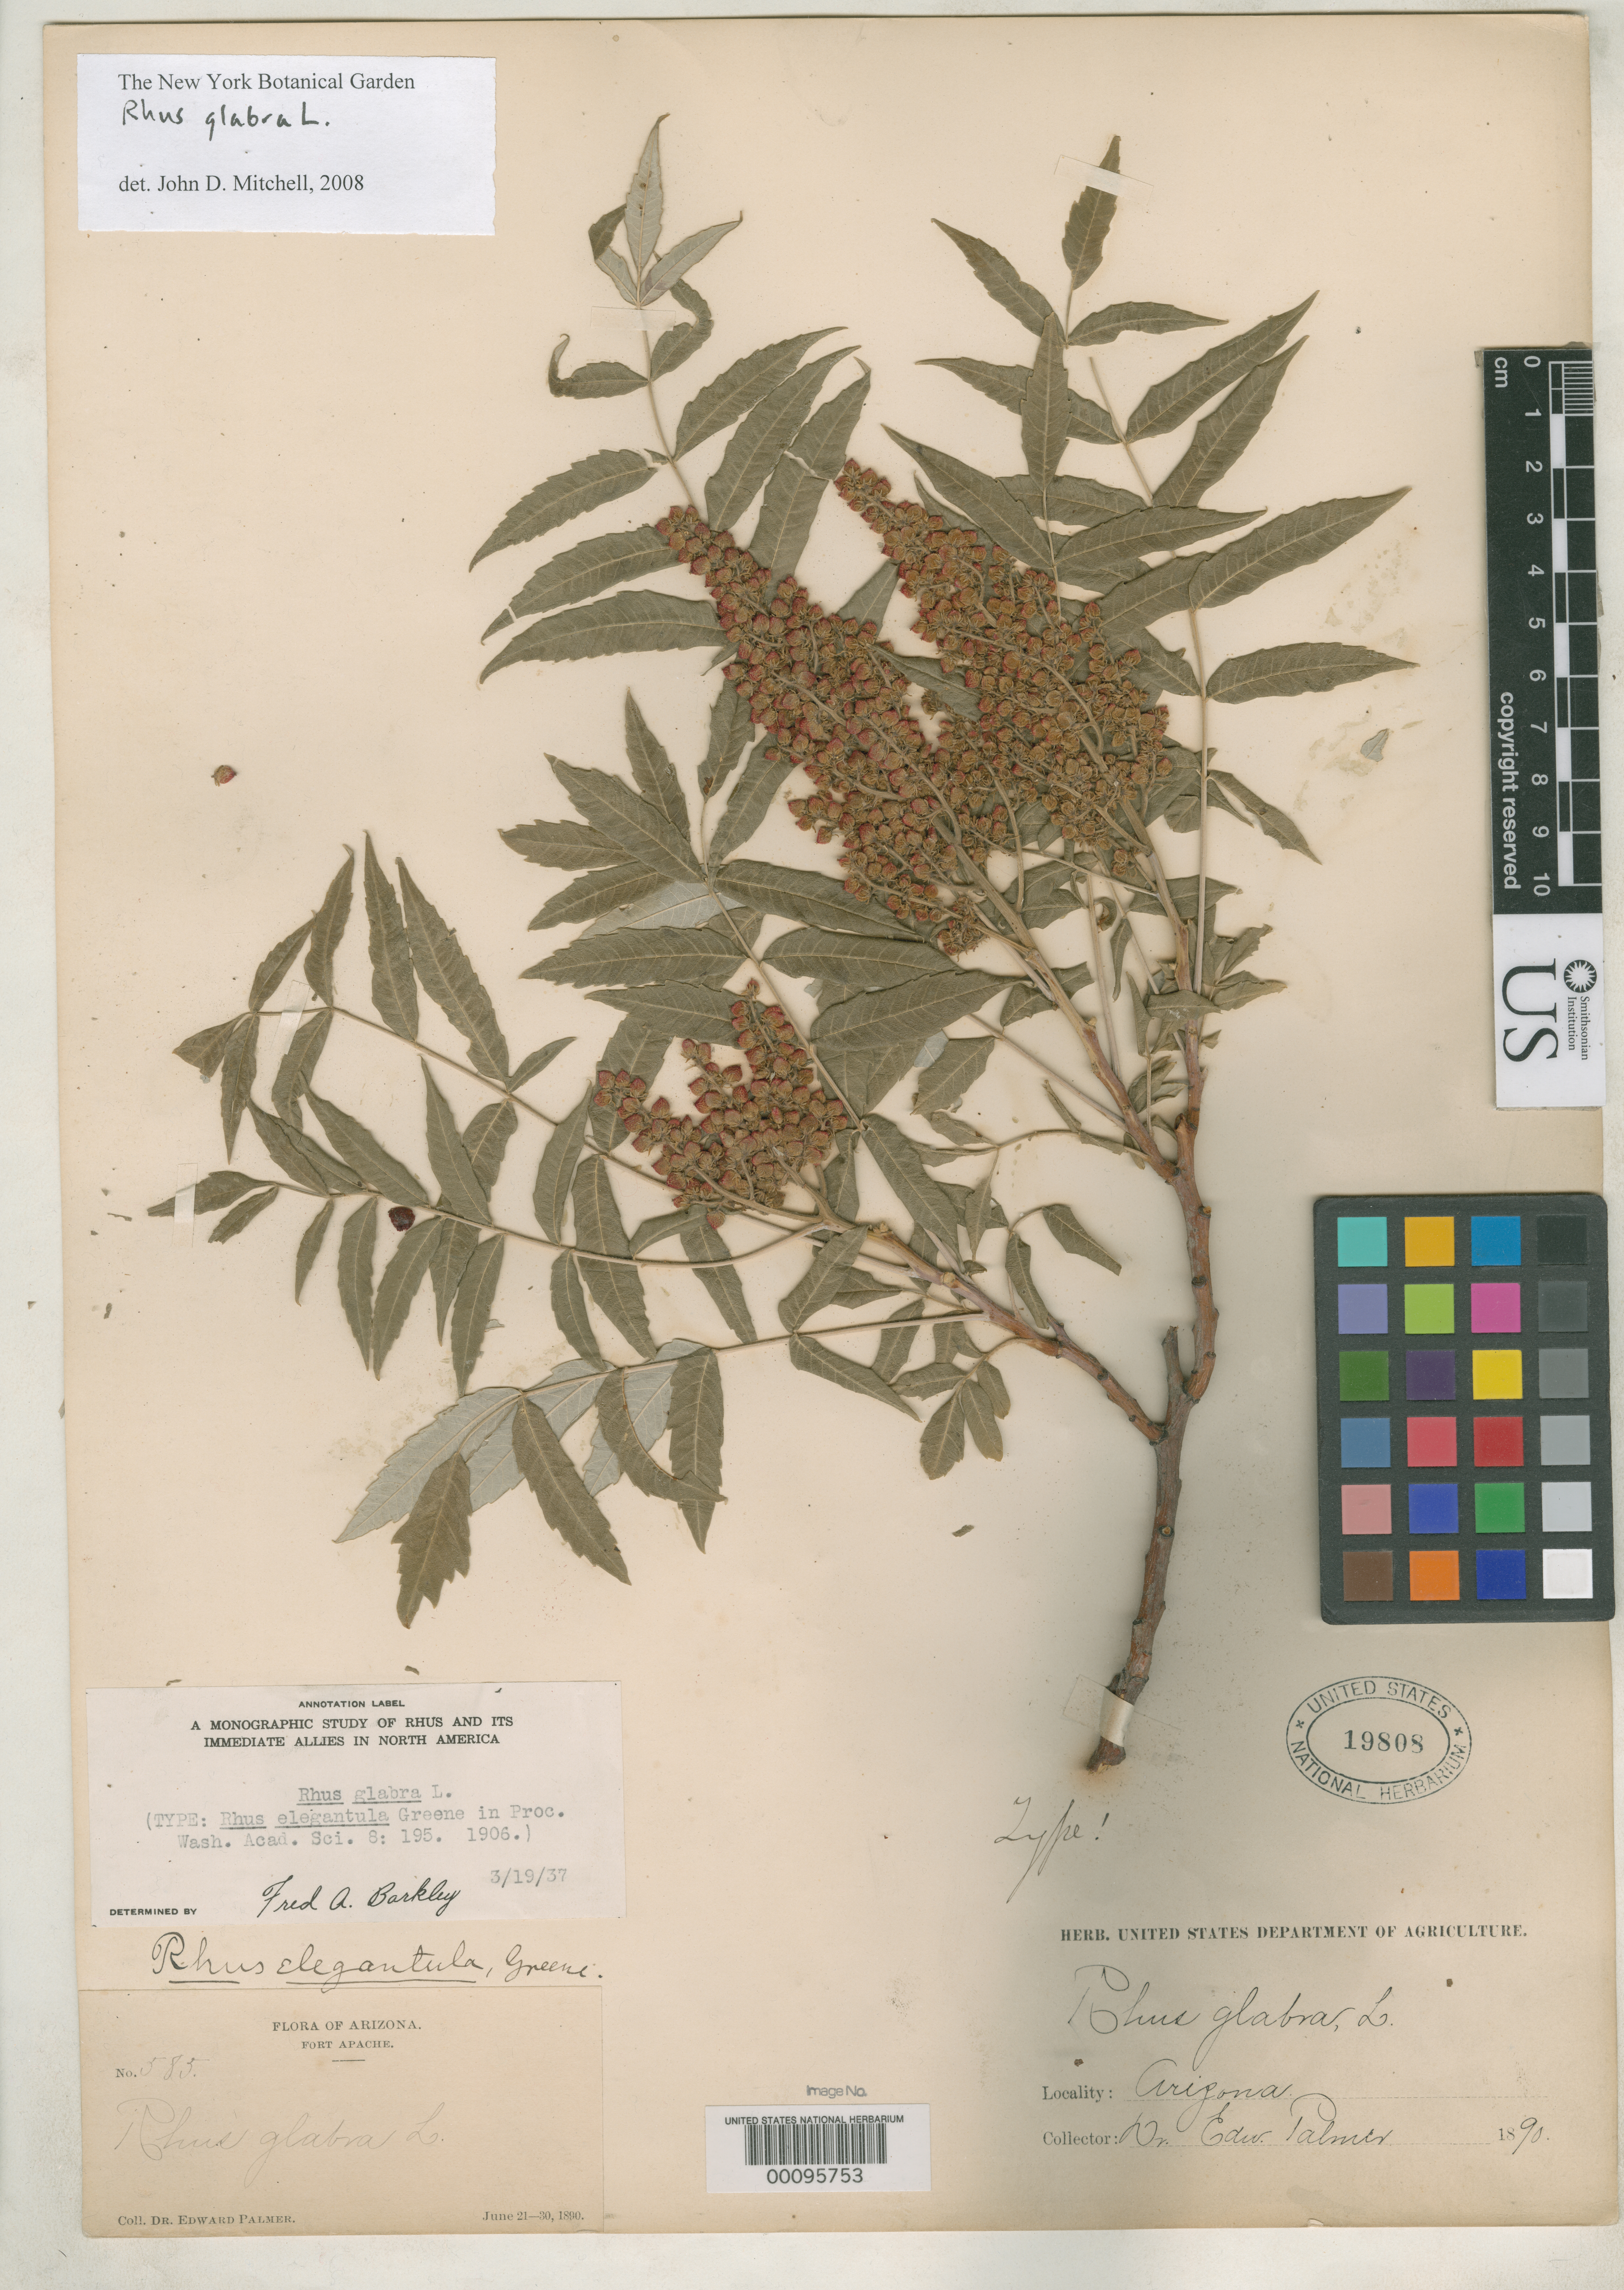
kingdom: Plantae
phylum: Tracheophyta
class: Magnoliopsida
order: Sapindales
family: Anacardiaceae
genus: Rhus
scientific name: Rhus elegantula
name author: Greene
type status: Holotype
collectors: E. Palmer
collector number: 585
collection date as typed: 21 Jun 1890 to 30 Jun 1890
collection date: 1890-06-21/1890-06-30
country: United States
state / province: Arizona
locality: Fort Apache.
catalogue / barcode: US 19808